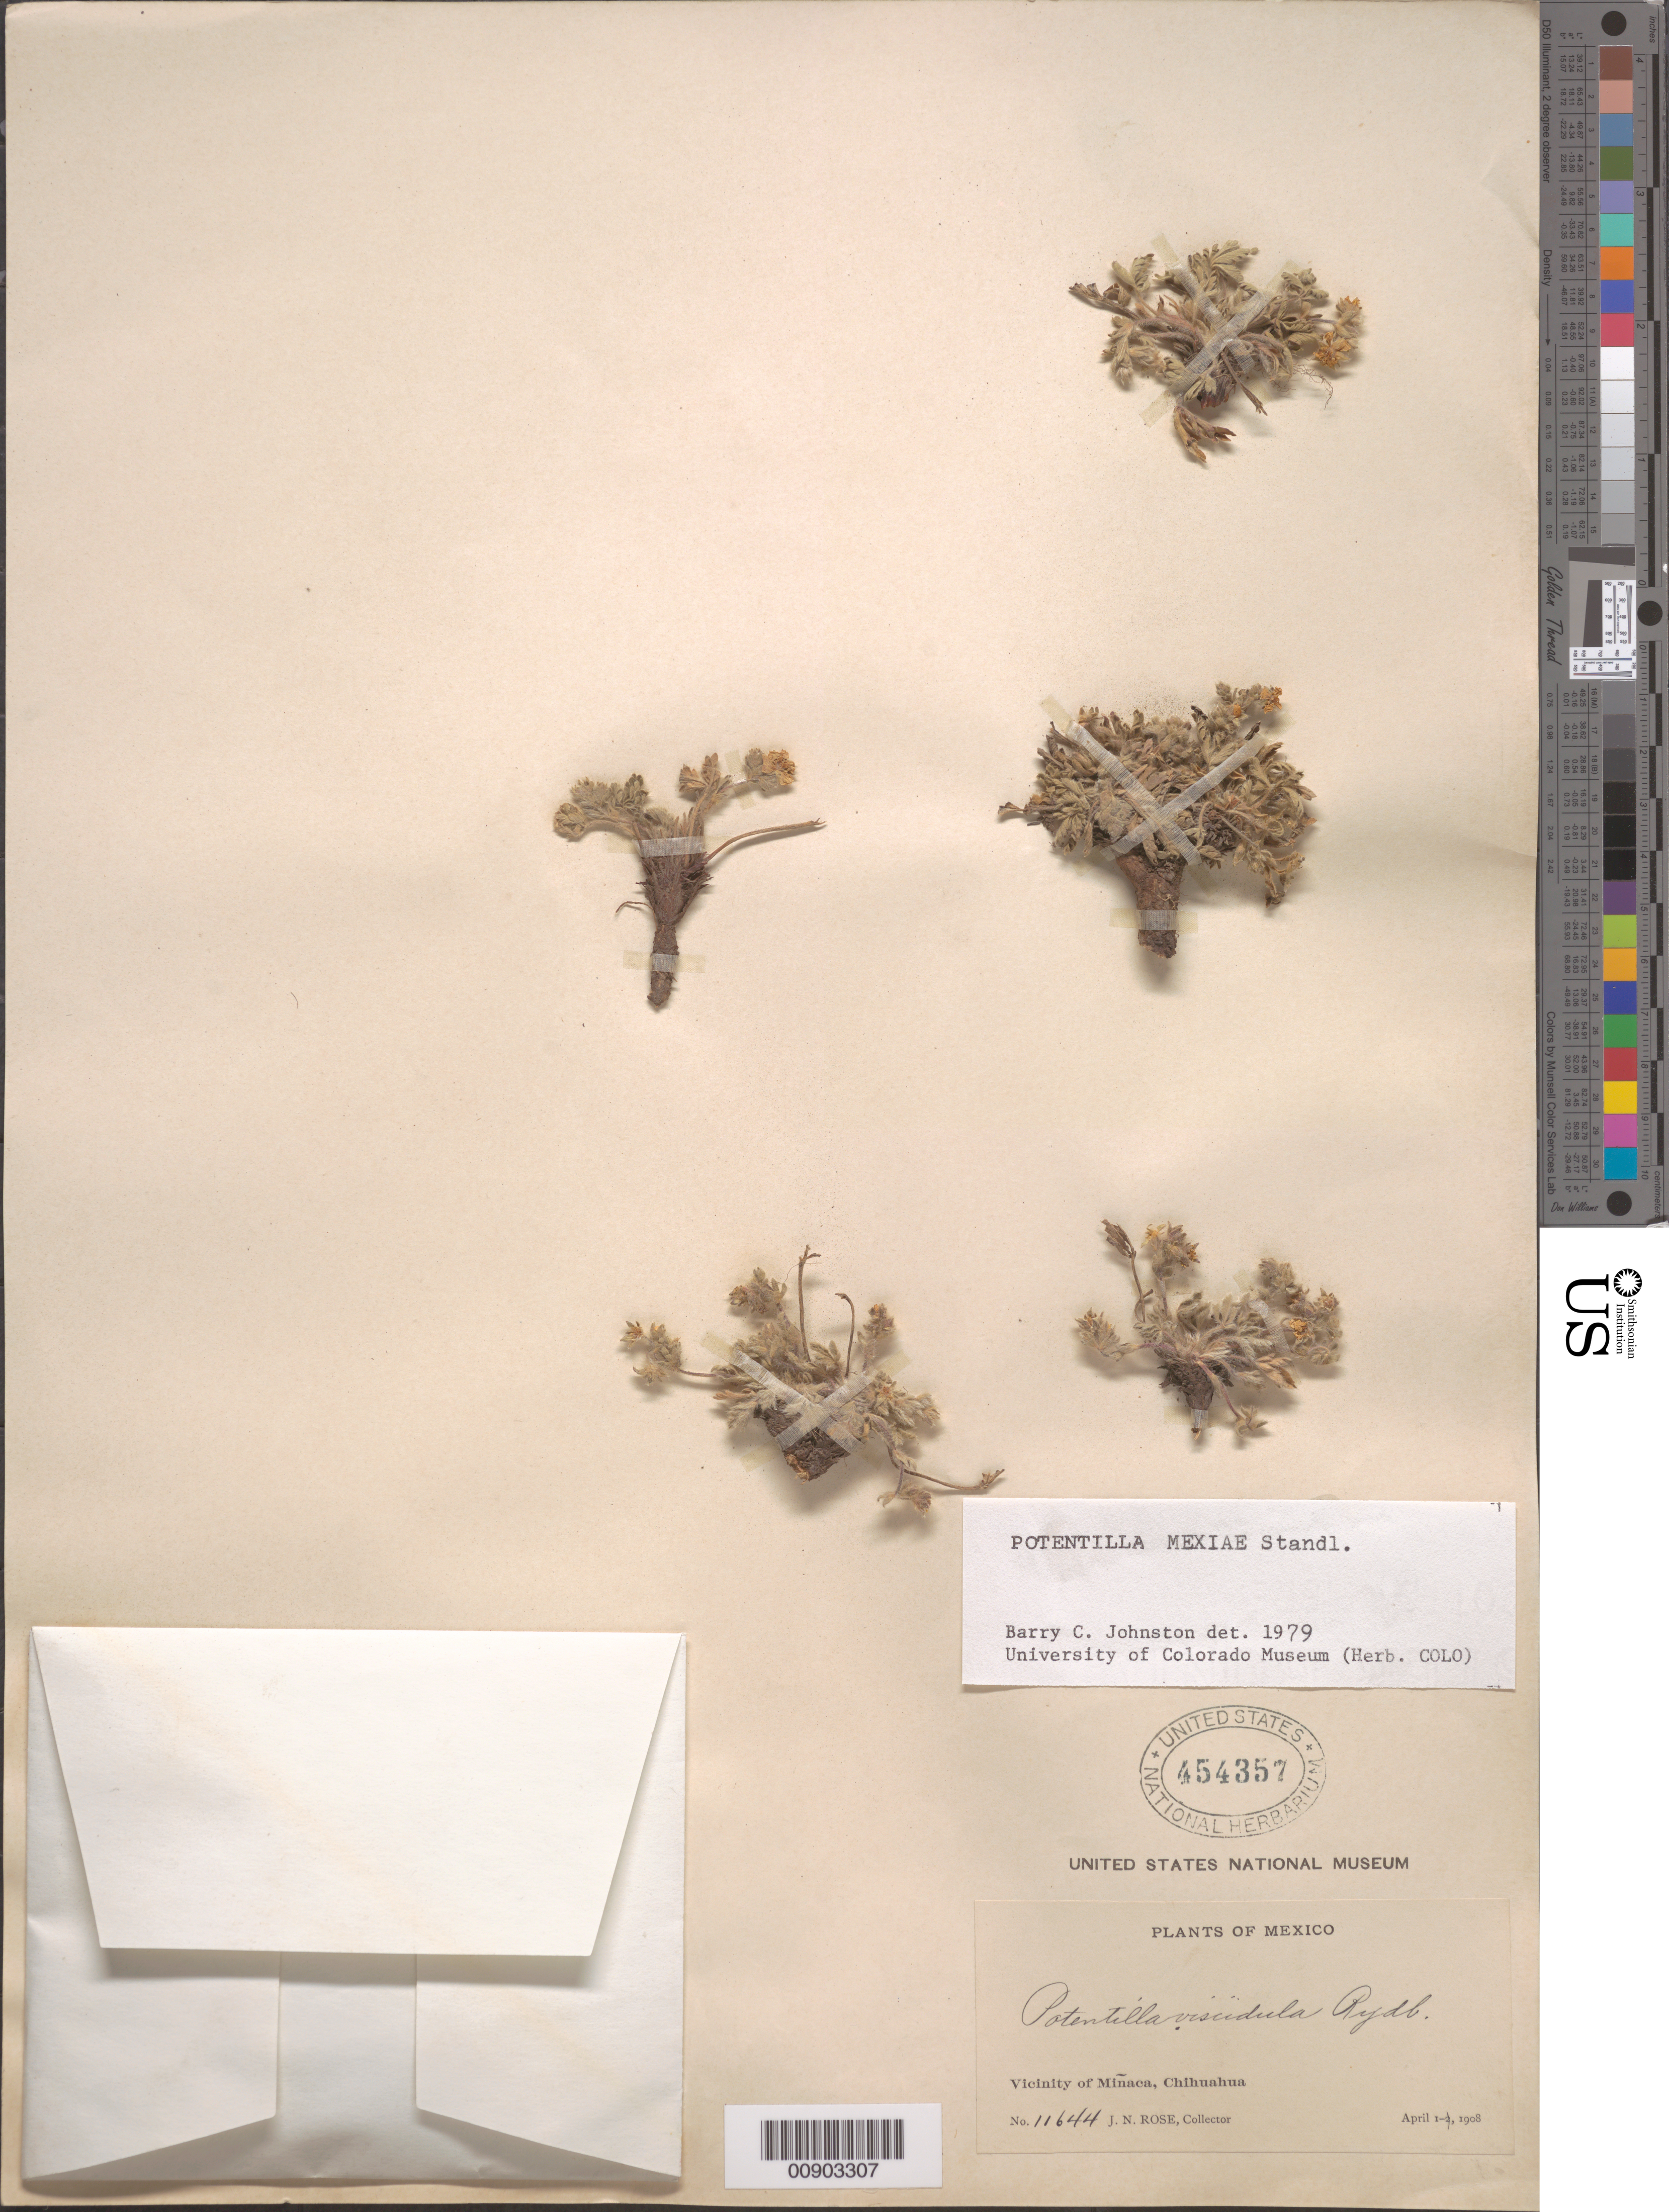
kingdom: Plantae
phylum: Tracheophyta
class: Magnoliopsida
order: Rosales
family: Rosaceae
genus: Potentilla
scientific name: Potentilla mexiae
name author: Standl.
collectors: J. N. Rose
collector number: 11644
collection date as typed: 01 Apr 1908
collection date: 1908-04-01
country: Mexico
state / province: Chihuahua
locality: Vicinity of Miñaca, Chihuahua.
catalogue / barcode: US 454357